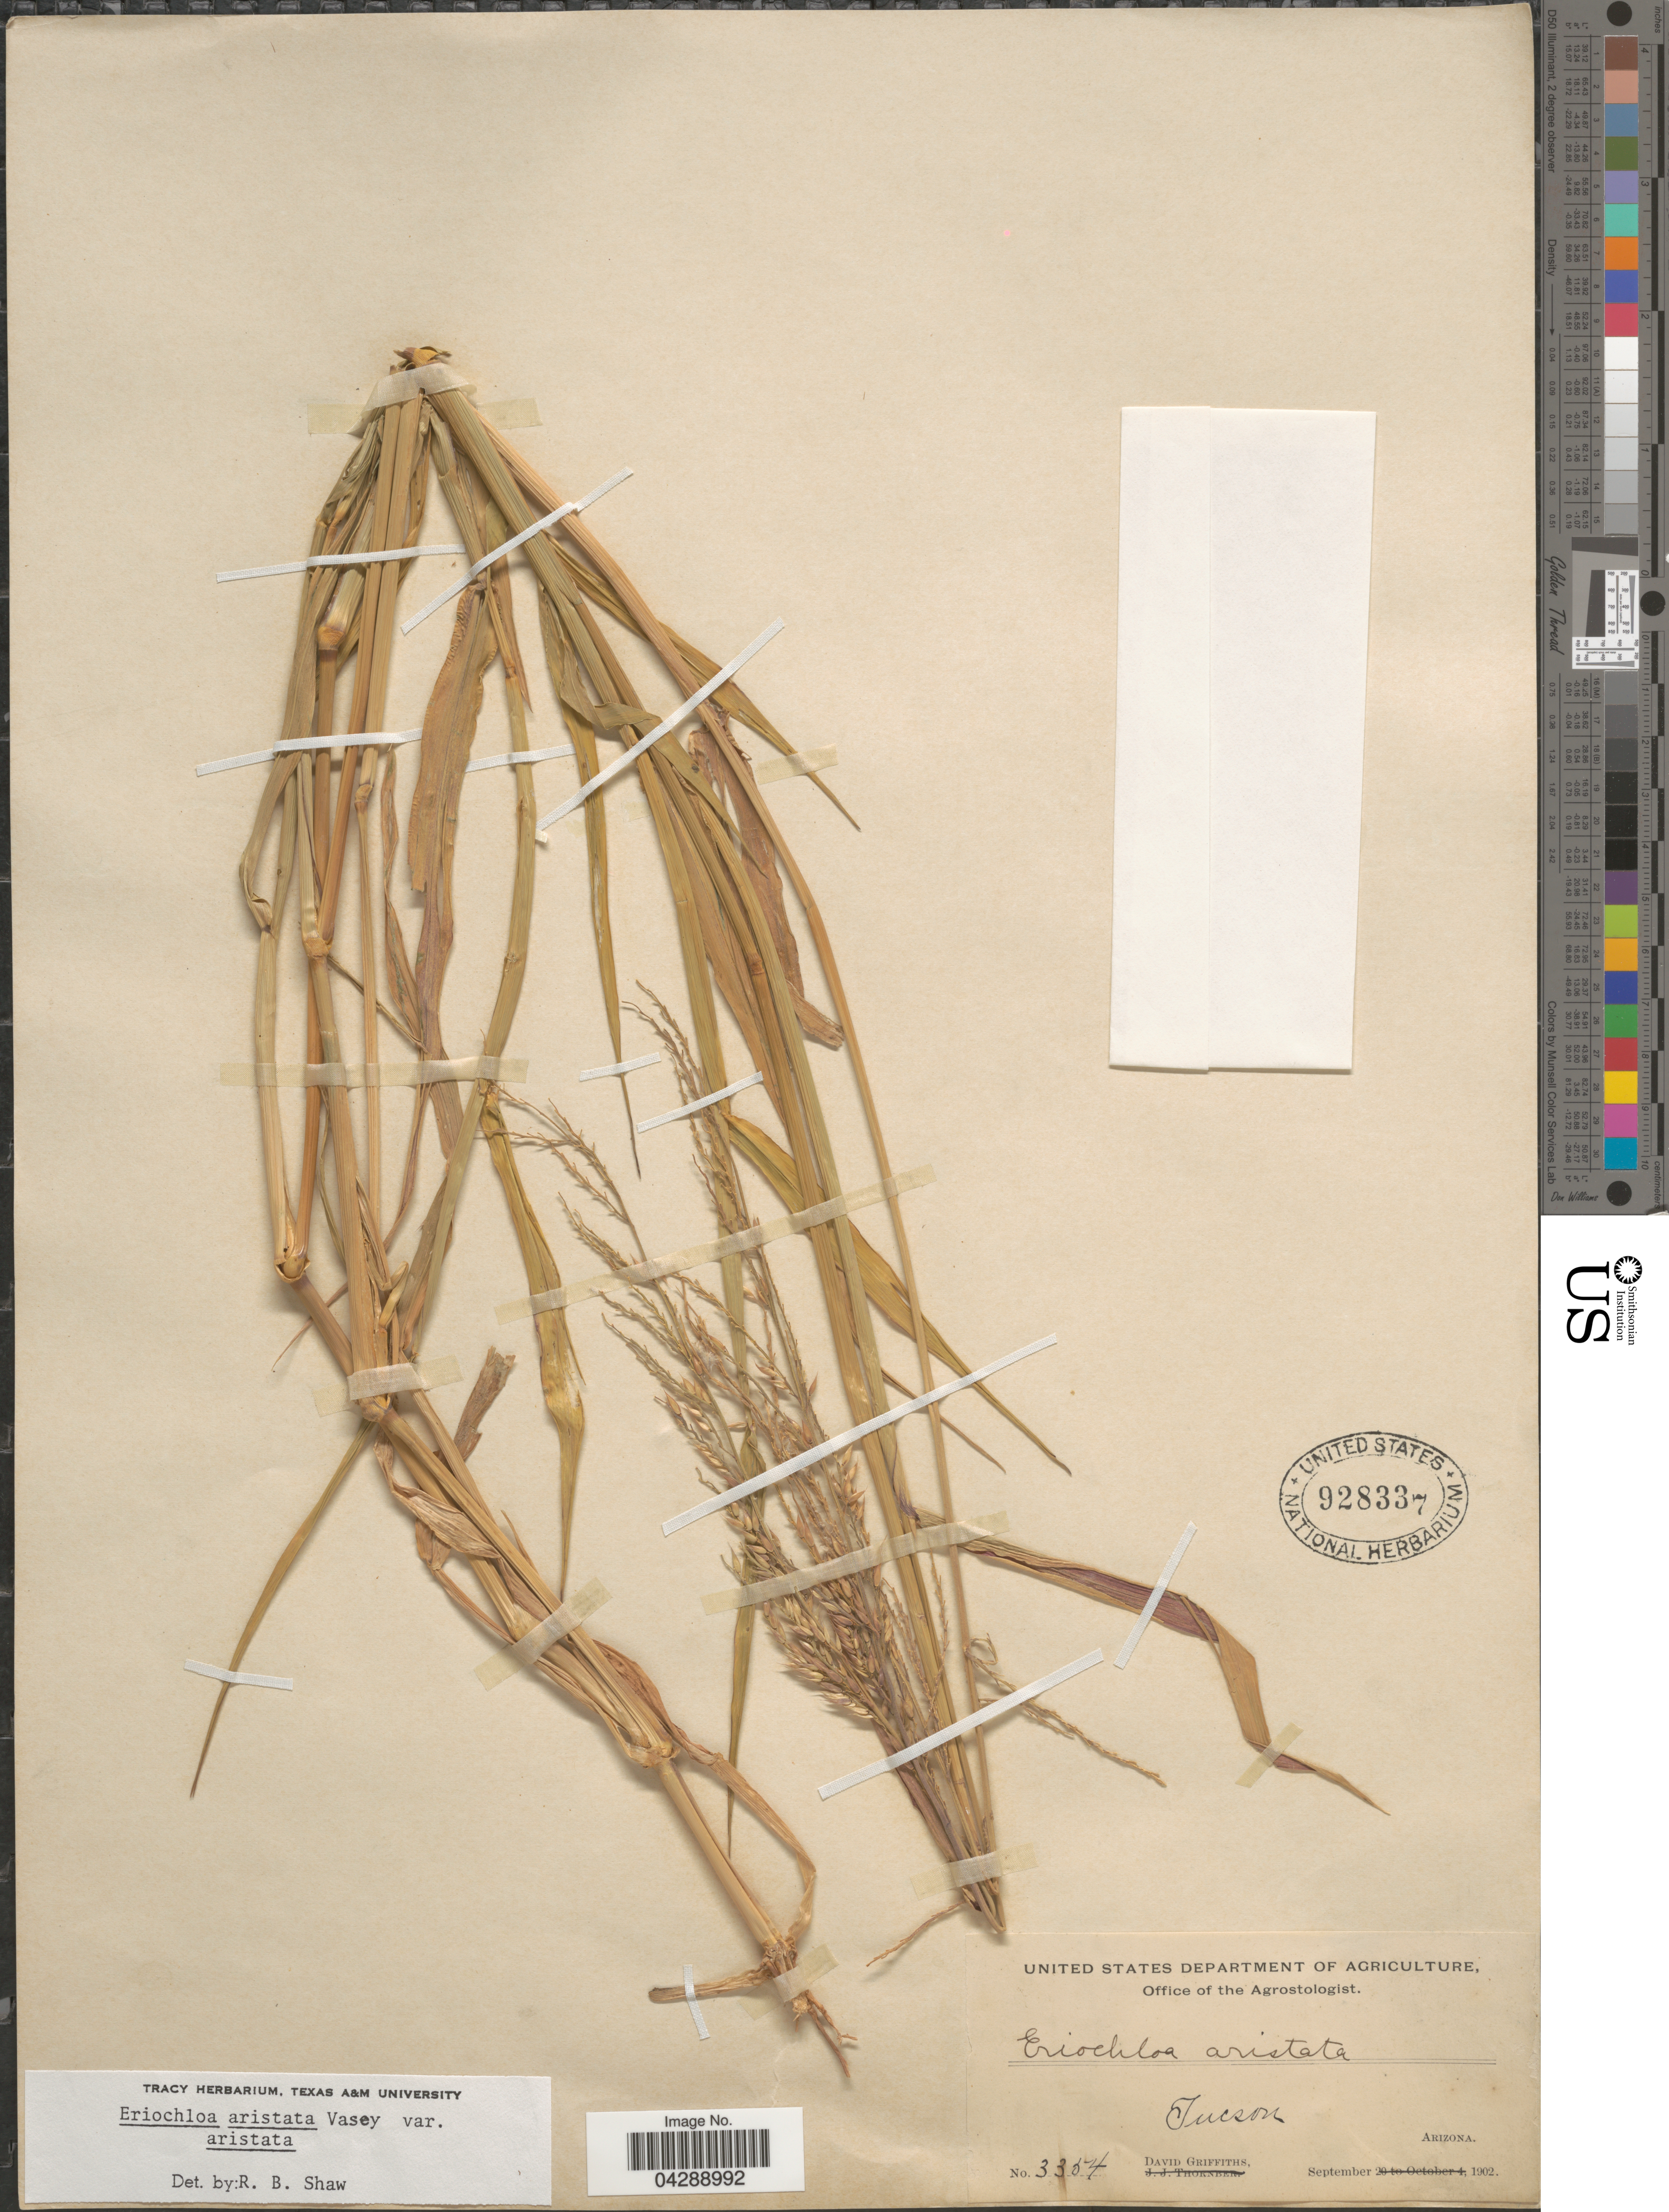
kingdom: Plantae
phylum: Tracheophyta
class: Liliopsida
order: Poales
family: Poaceae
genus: Eriochloa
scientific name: Eriochloa aristata var. aristata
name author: Vasey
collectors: D. Griffiths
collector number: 3354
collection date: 1902-09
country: United States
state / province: Arizona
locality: Tucson.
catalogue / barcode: US 928337